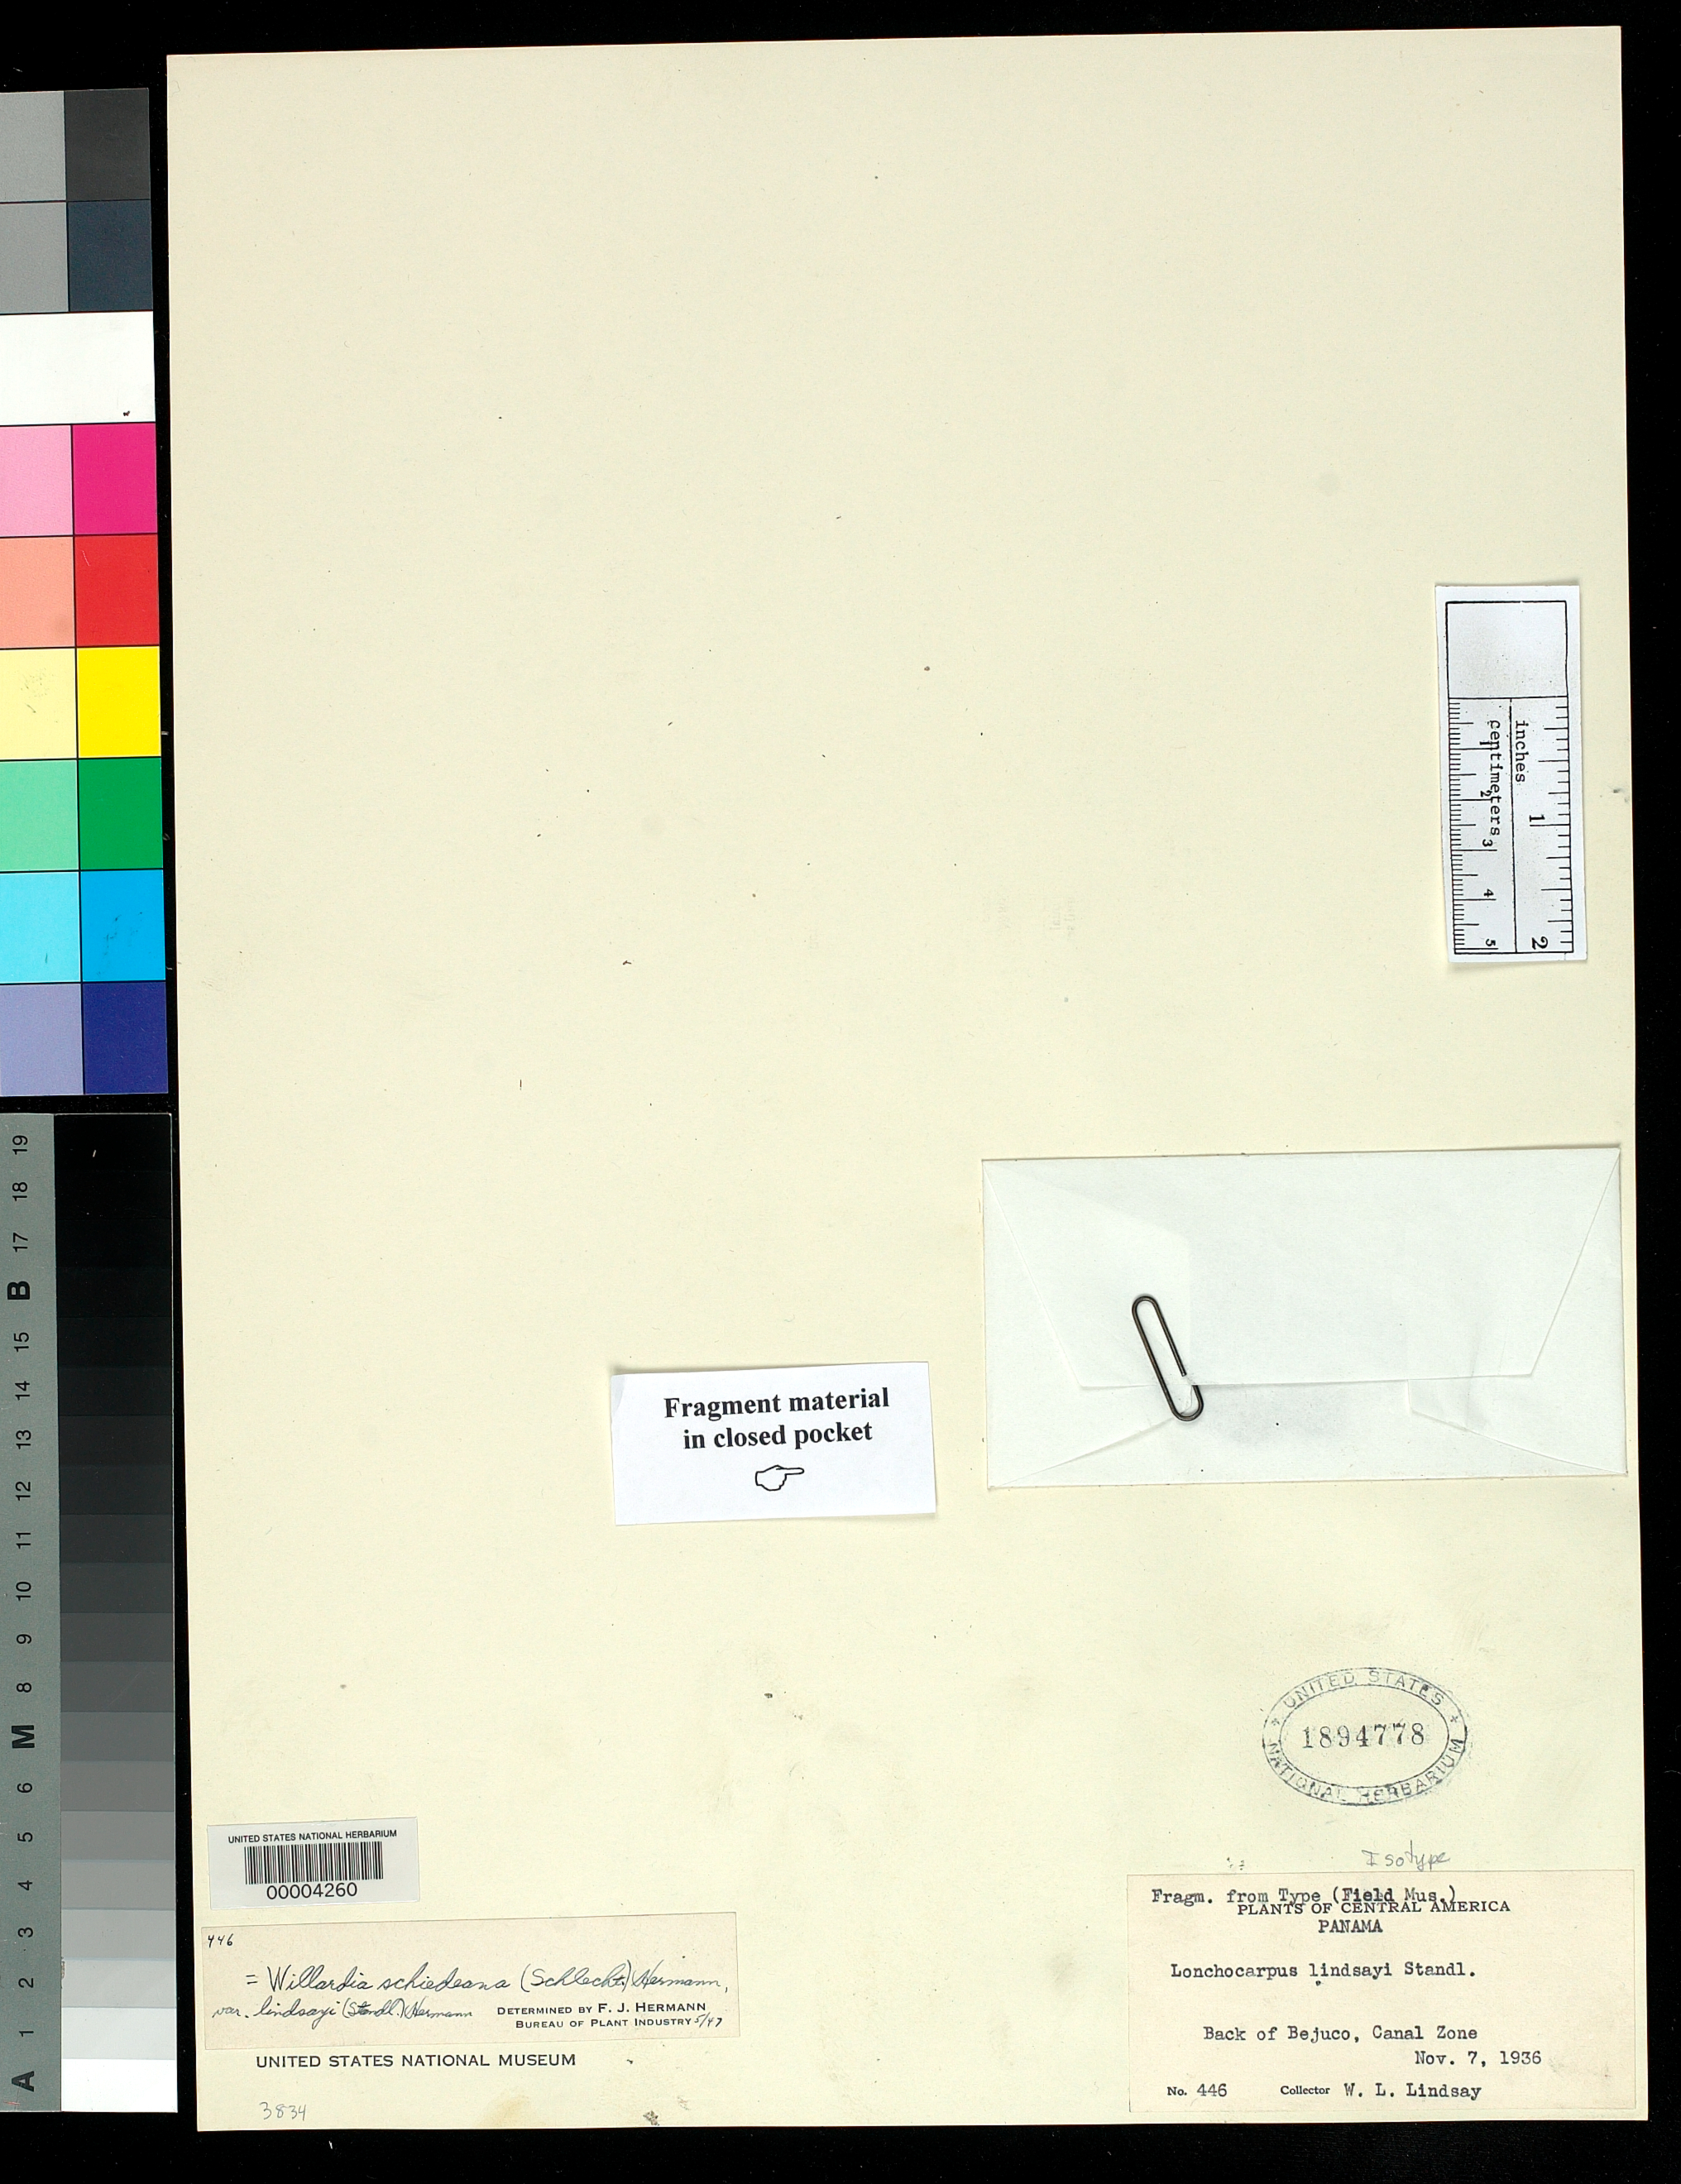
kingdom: Plantae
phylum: Tracheophyta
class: Magnoliopsida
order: Fabales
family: Fabaceae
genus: Lonchocarpus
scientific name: Lonchocarpus lindsayi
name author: Standl.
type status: Type Fragment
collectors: W. L. Lindsay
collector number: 446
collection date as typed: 07 Nov 1936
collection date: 1936-11-07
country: Panama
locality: Behind Bejuco.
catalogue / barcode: US 1894778